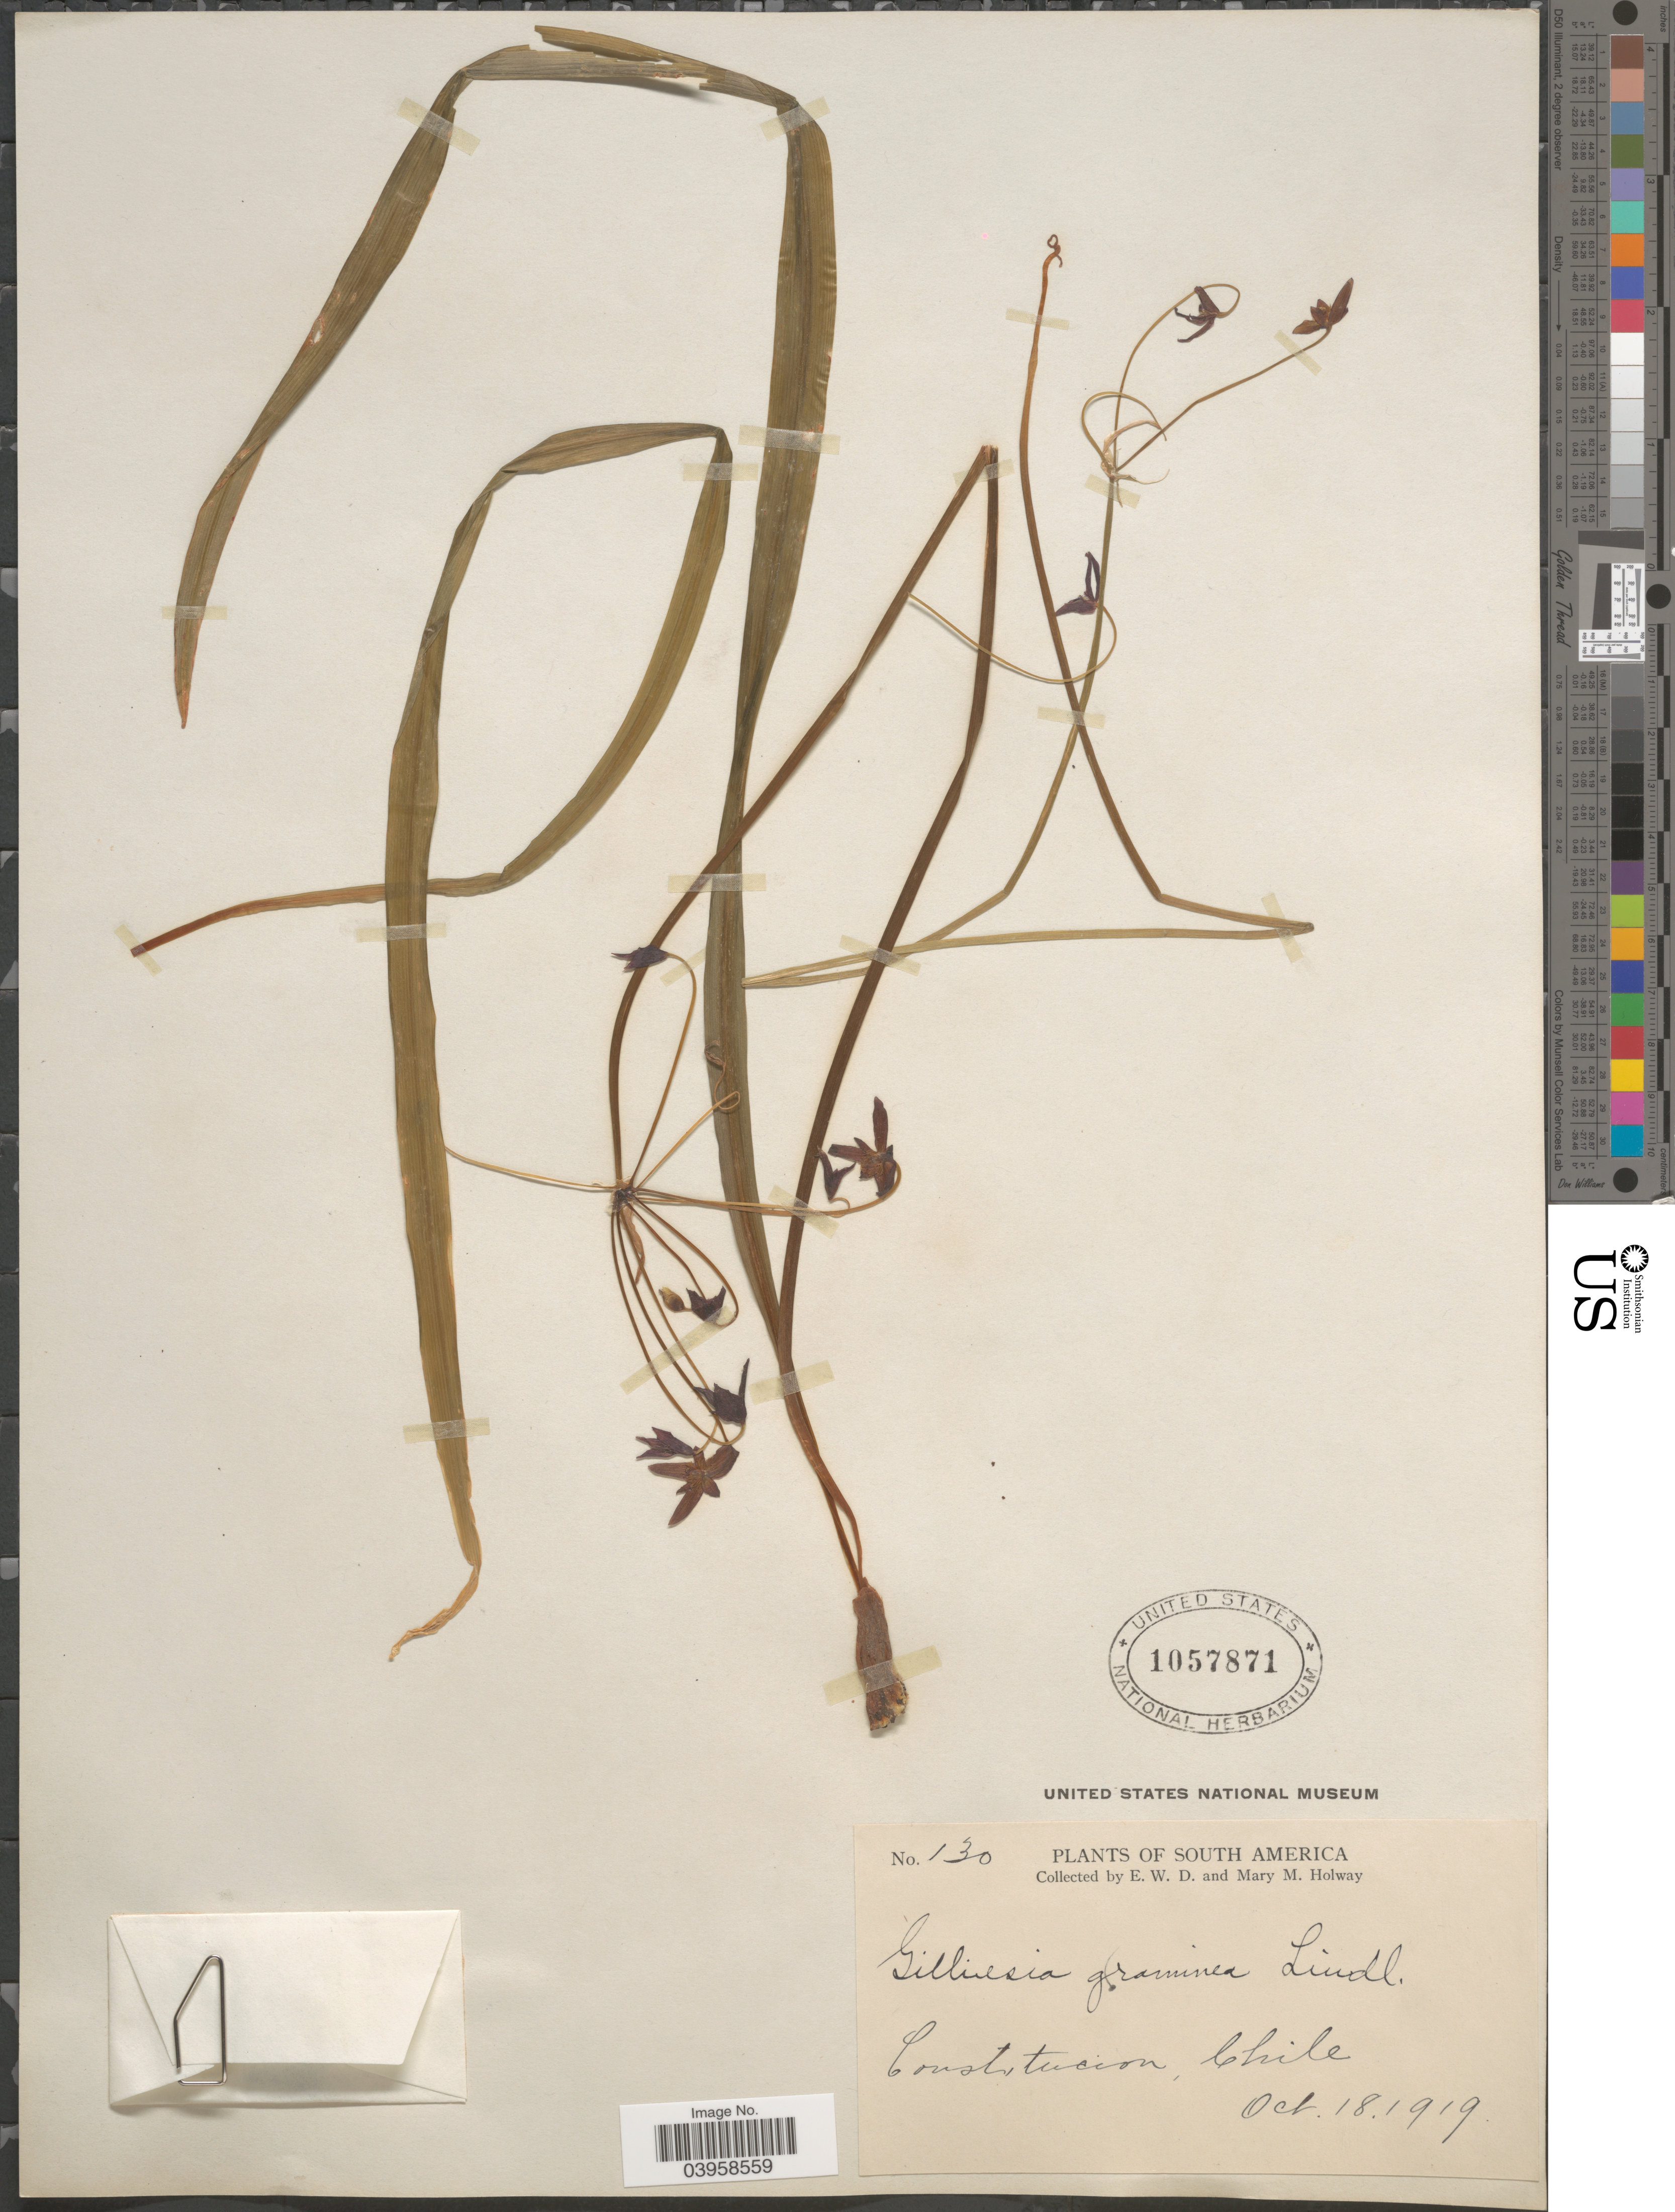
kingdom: Plantae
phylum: Tracheophyta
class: Liliopsida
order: Asparagales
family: Amaryllidaceae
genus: Gilliesia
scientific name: Gilliesia graminea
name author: Lindl.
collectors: E. W. D. Holway & M. M. Holway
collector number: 130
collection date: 1919-10-18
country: Chile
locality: Constitucion.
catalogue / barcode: US 1057871